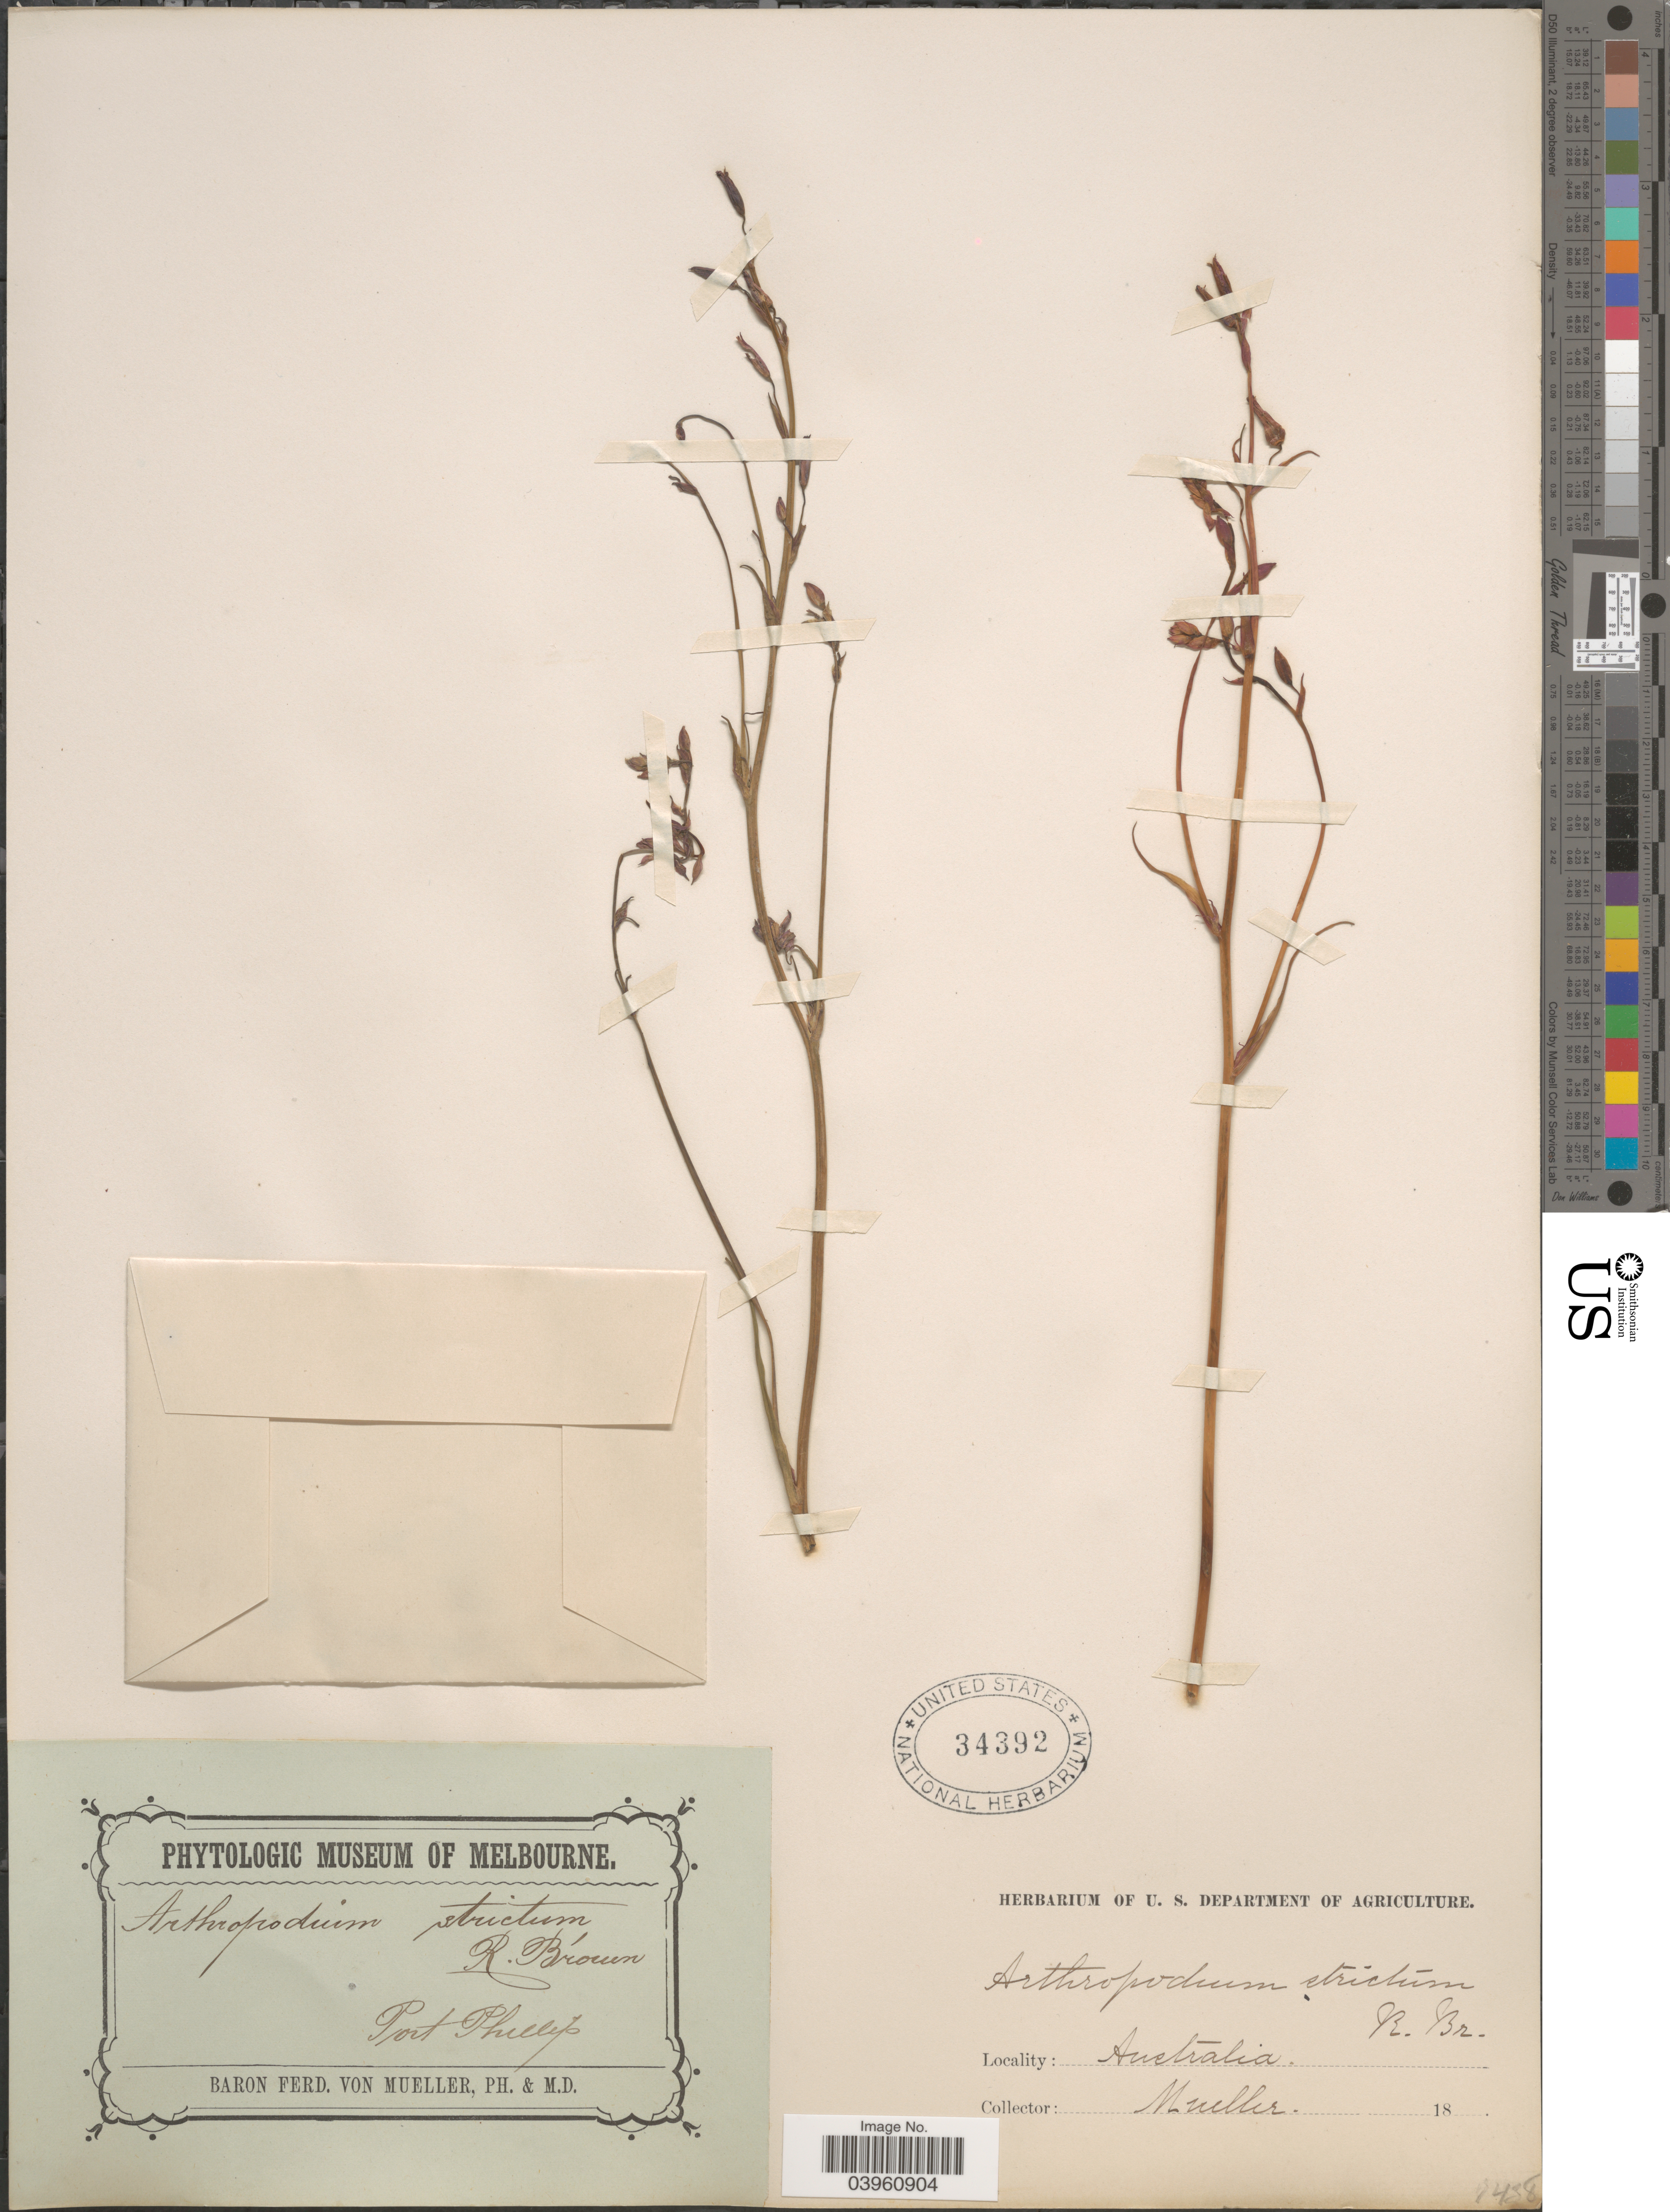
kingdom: Plantae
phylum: Tracheophyta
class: Liliopsida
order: Asparagales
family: Asparagaceae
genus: Arthropodium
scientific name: Arthropodium strictum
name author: R. Br.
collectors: F. von Mueller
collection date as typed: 18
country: Australia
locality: Port Phillip.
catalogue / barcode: US 34392